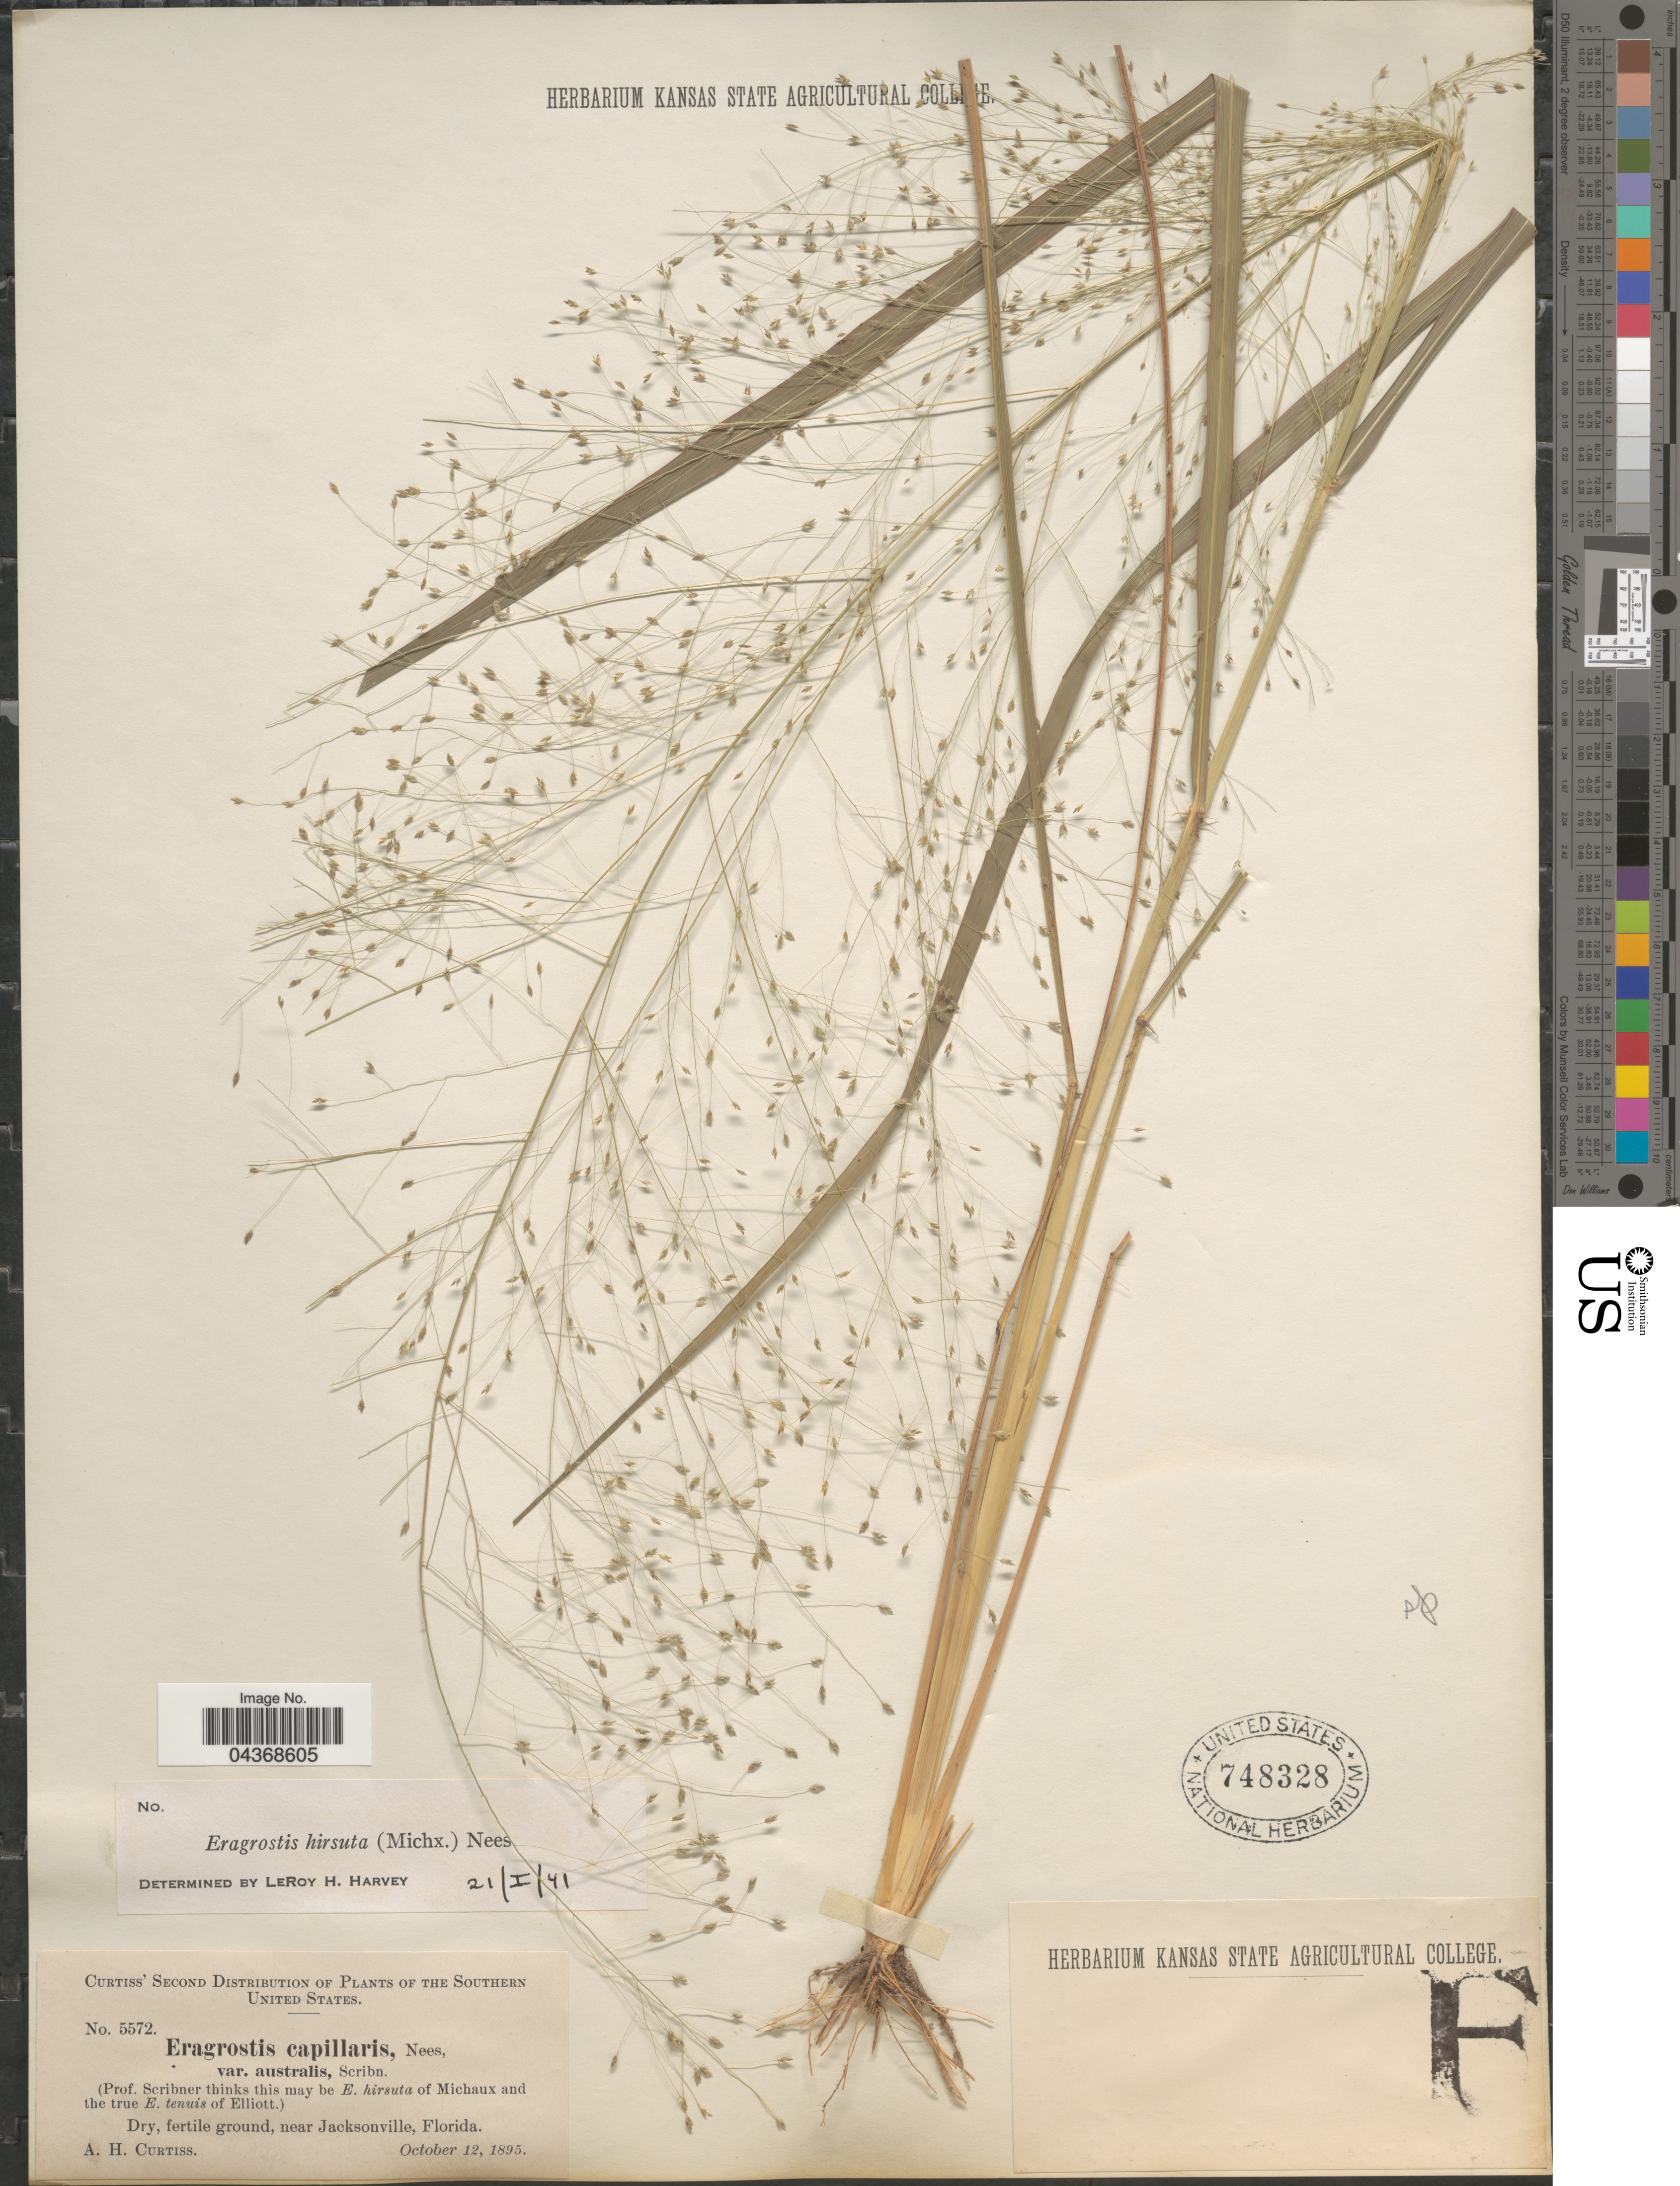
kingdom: Plantae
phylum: Tracheophyta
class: Liliopsida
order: Poales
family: Poaceae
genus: Eragrostis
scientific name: Eragrostis hirsuta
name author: (Michx.) Nees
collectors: A. H. Curtiss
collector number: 5572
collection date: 1895-10-12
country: United States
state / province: Florida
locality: The Southern United States. Near Jacksonville.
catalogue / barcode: US 748328